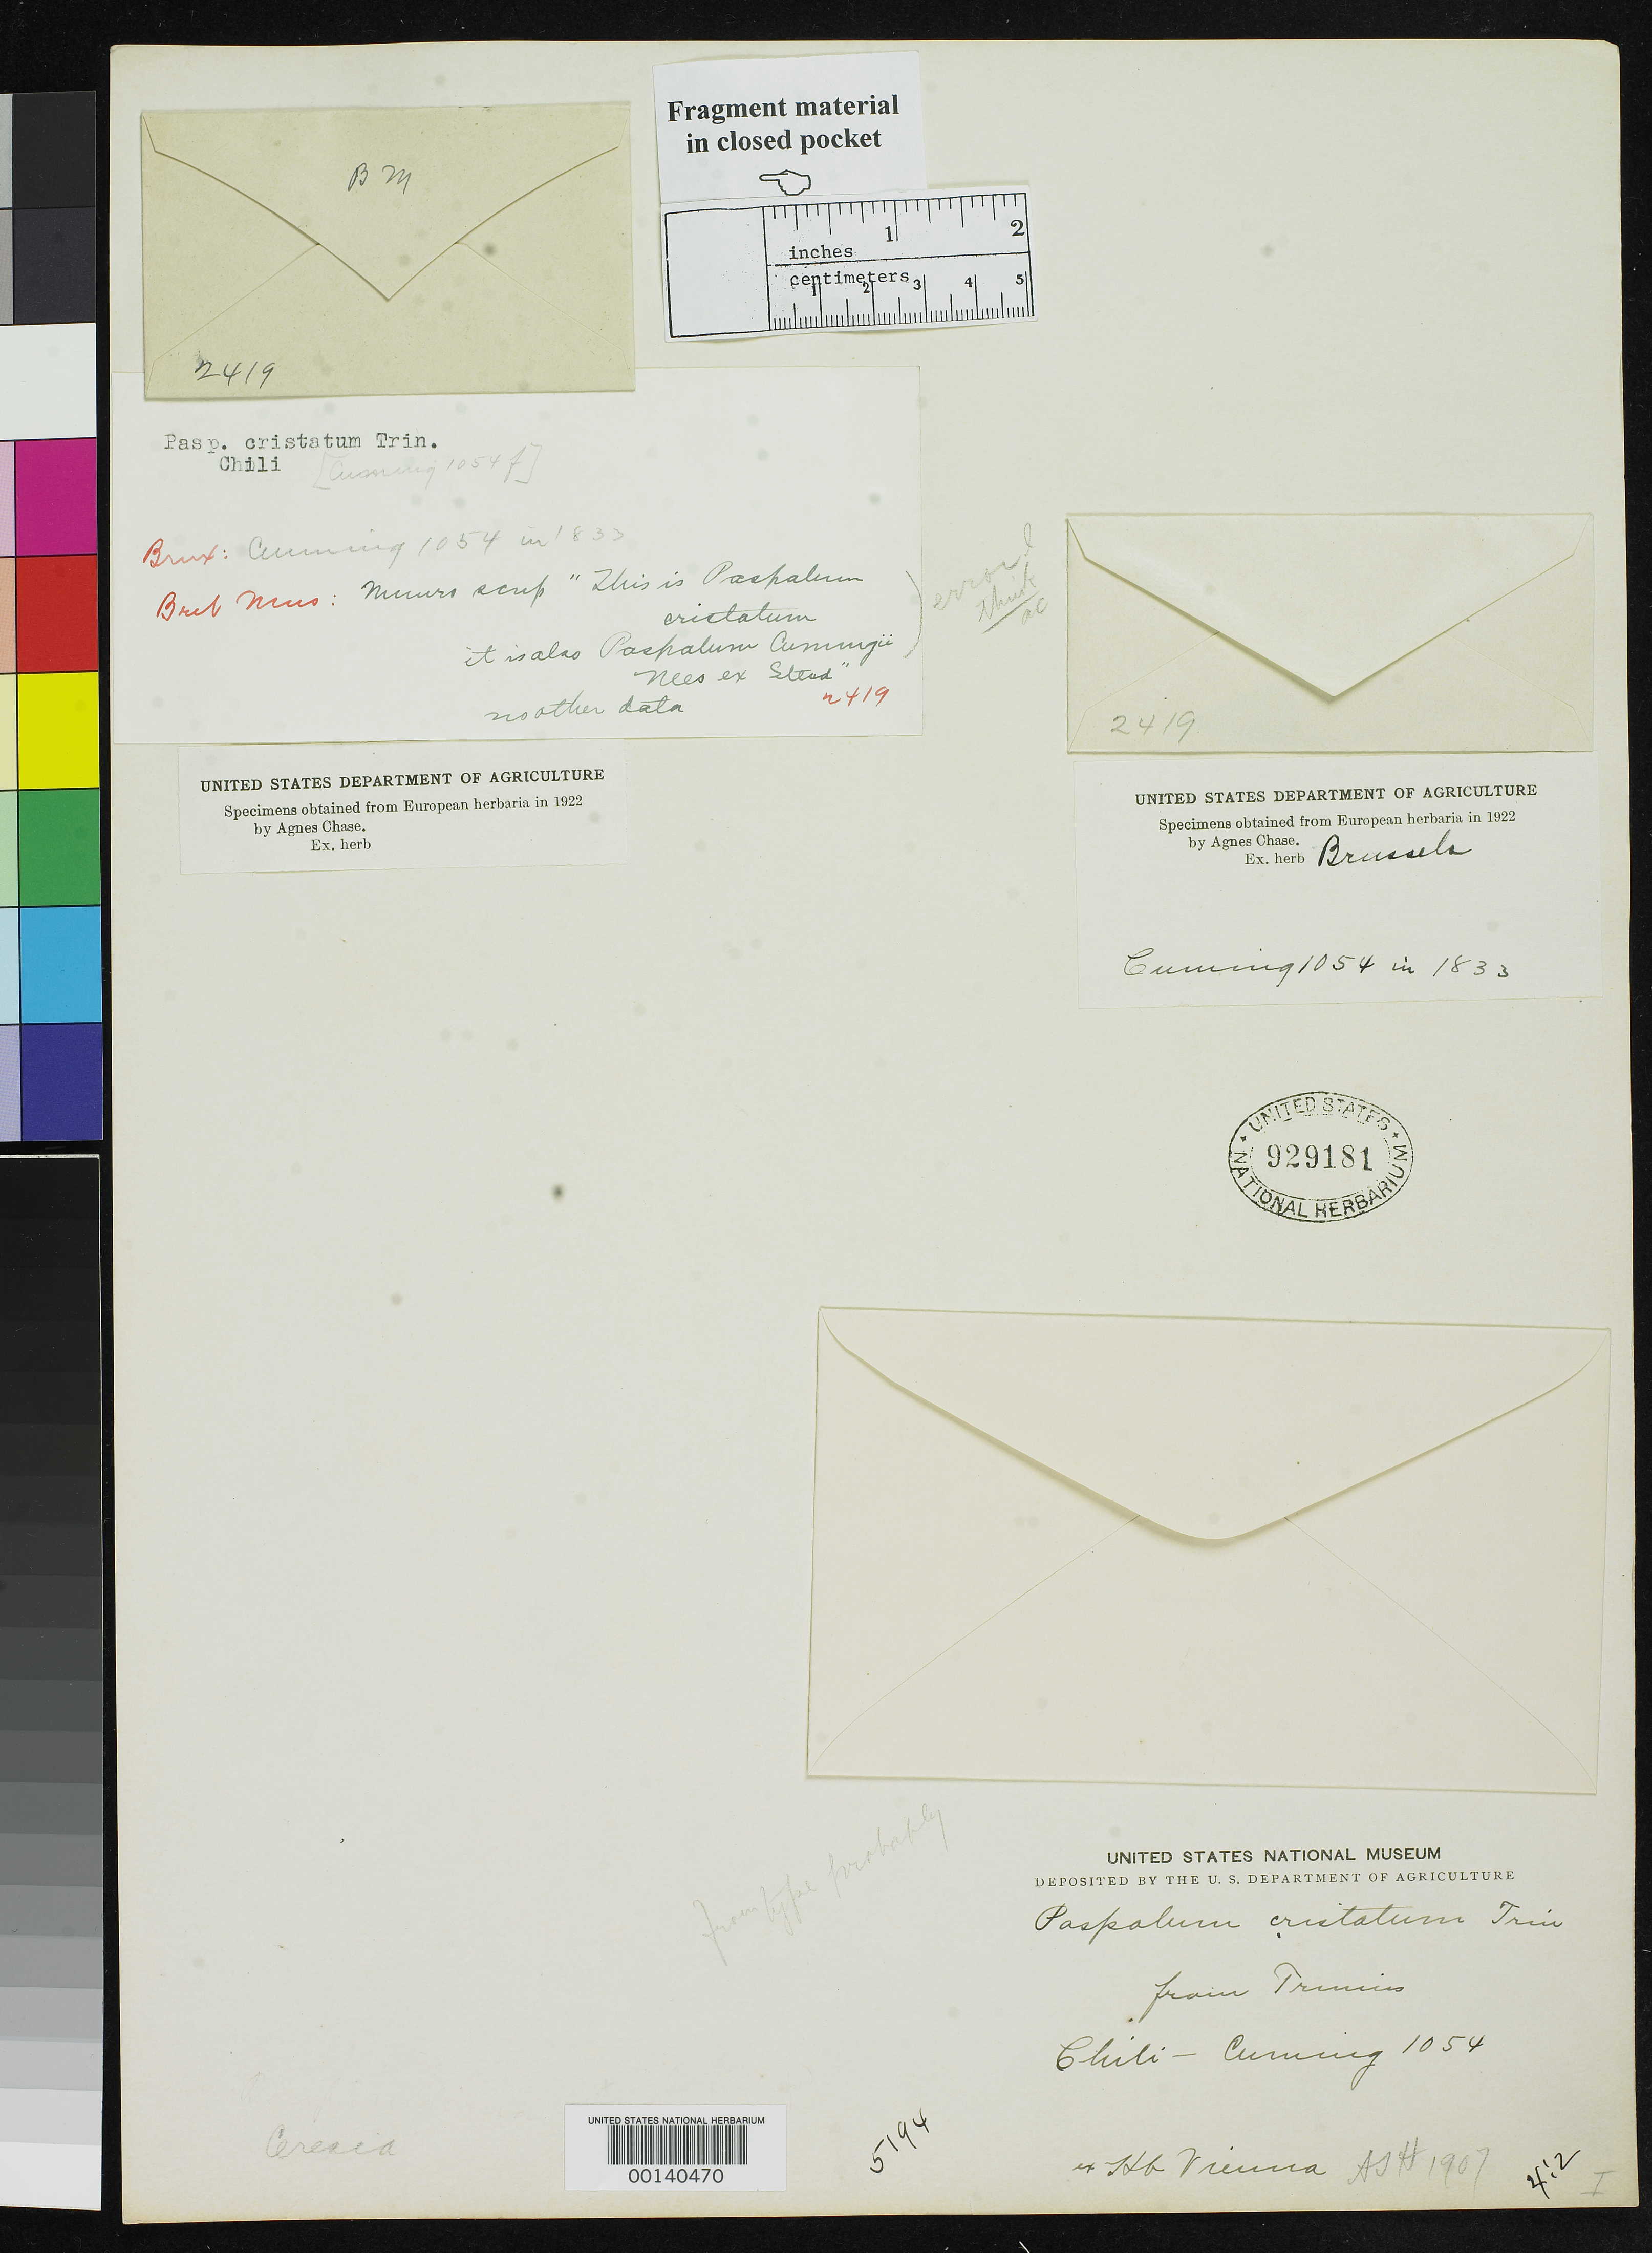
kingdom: Plantae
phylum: Tracheophyta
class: Liliopsida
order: Poales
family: Poaceae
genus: Paspalum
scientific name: Paspalum cristatum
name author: Trin.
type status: Type Collection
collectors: H. Cuming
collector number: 1054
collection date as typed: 1833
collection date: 1833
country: Chile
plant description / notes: Fragmentary material of type specimens ex herb. Vienna, ex herb. Brussels & ex herb. BM.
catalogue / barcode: US 929181